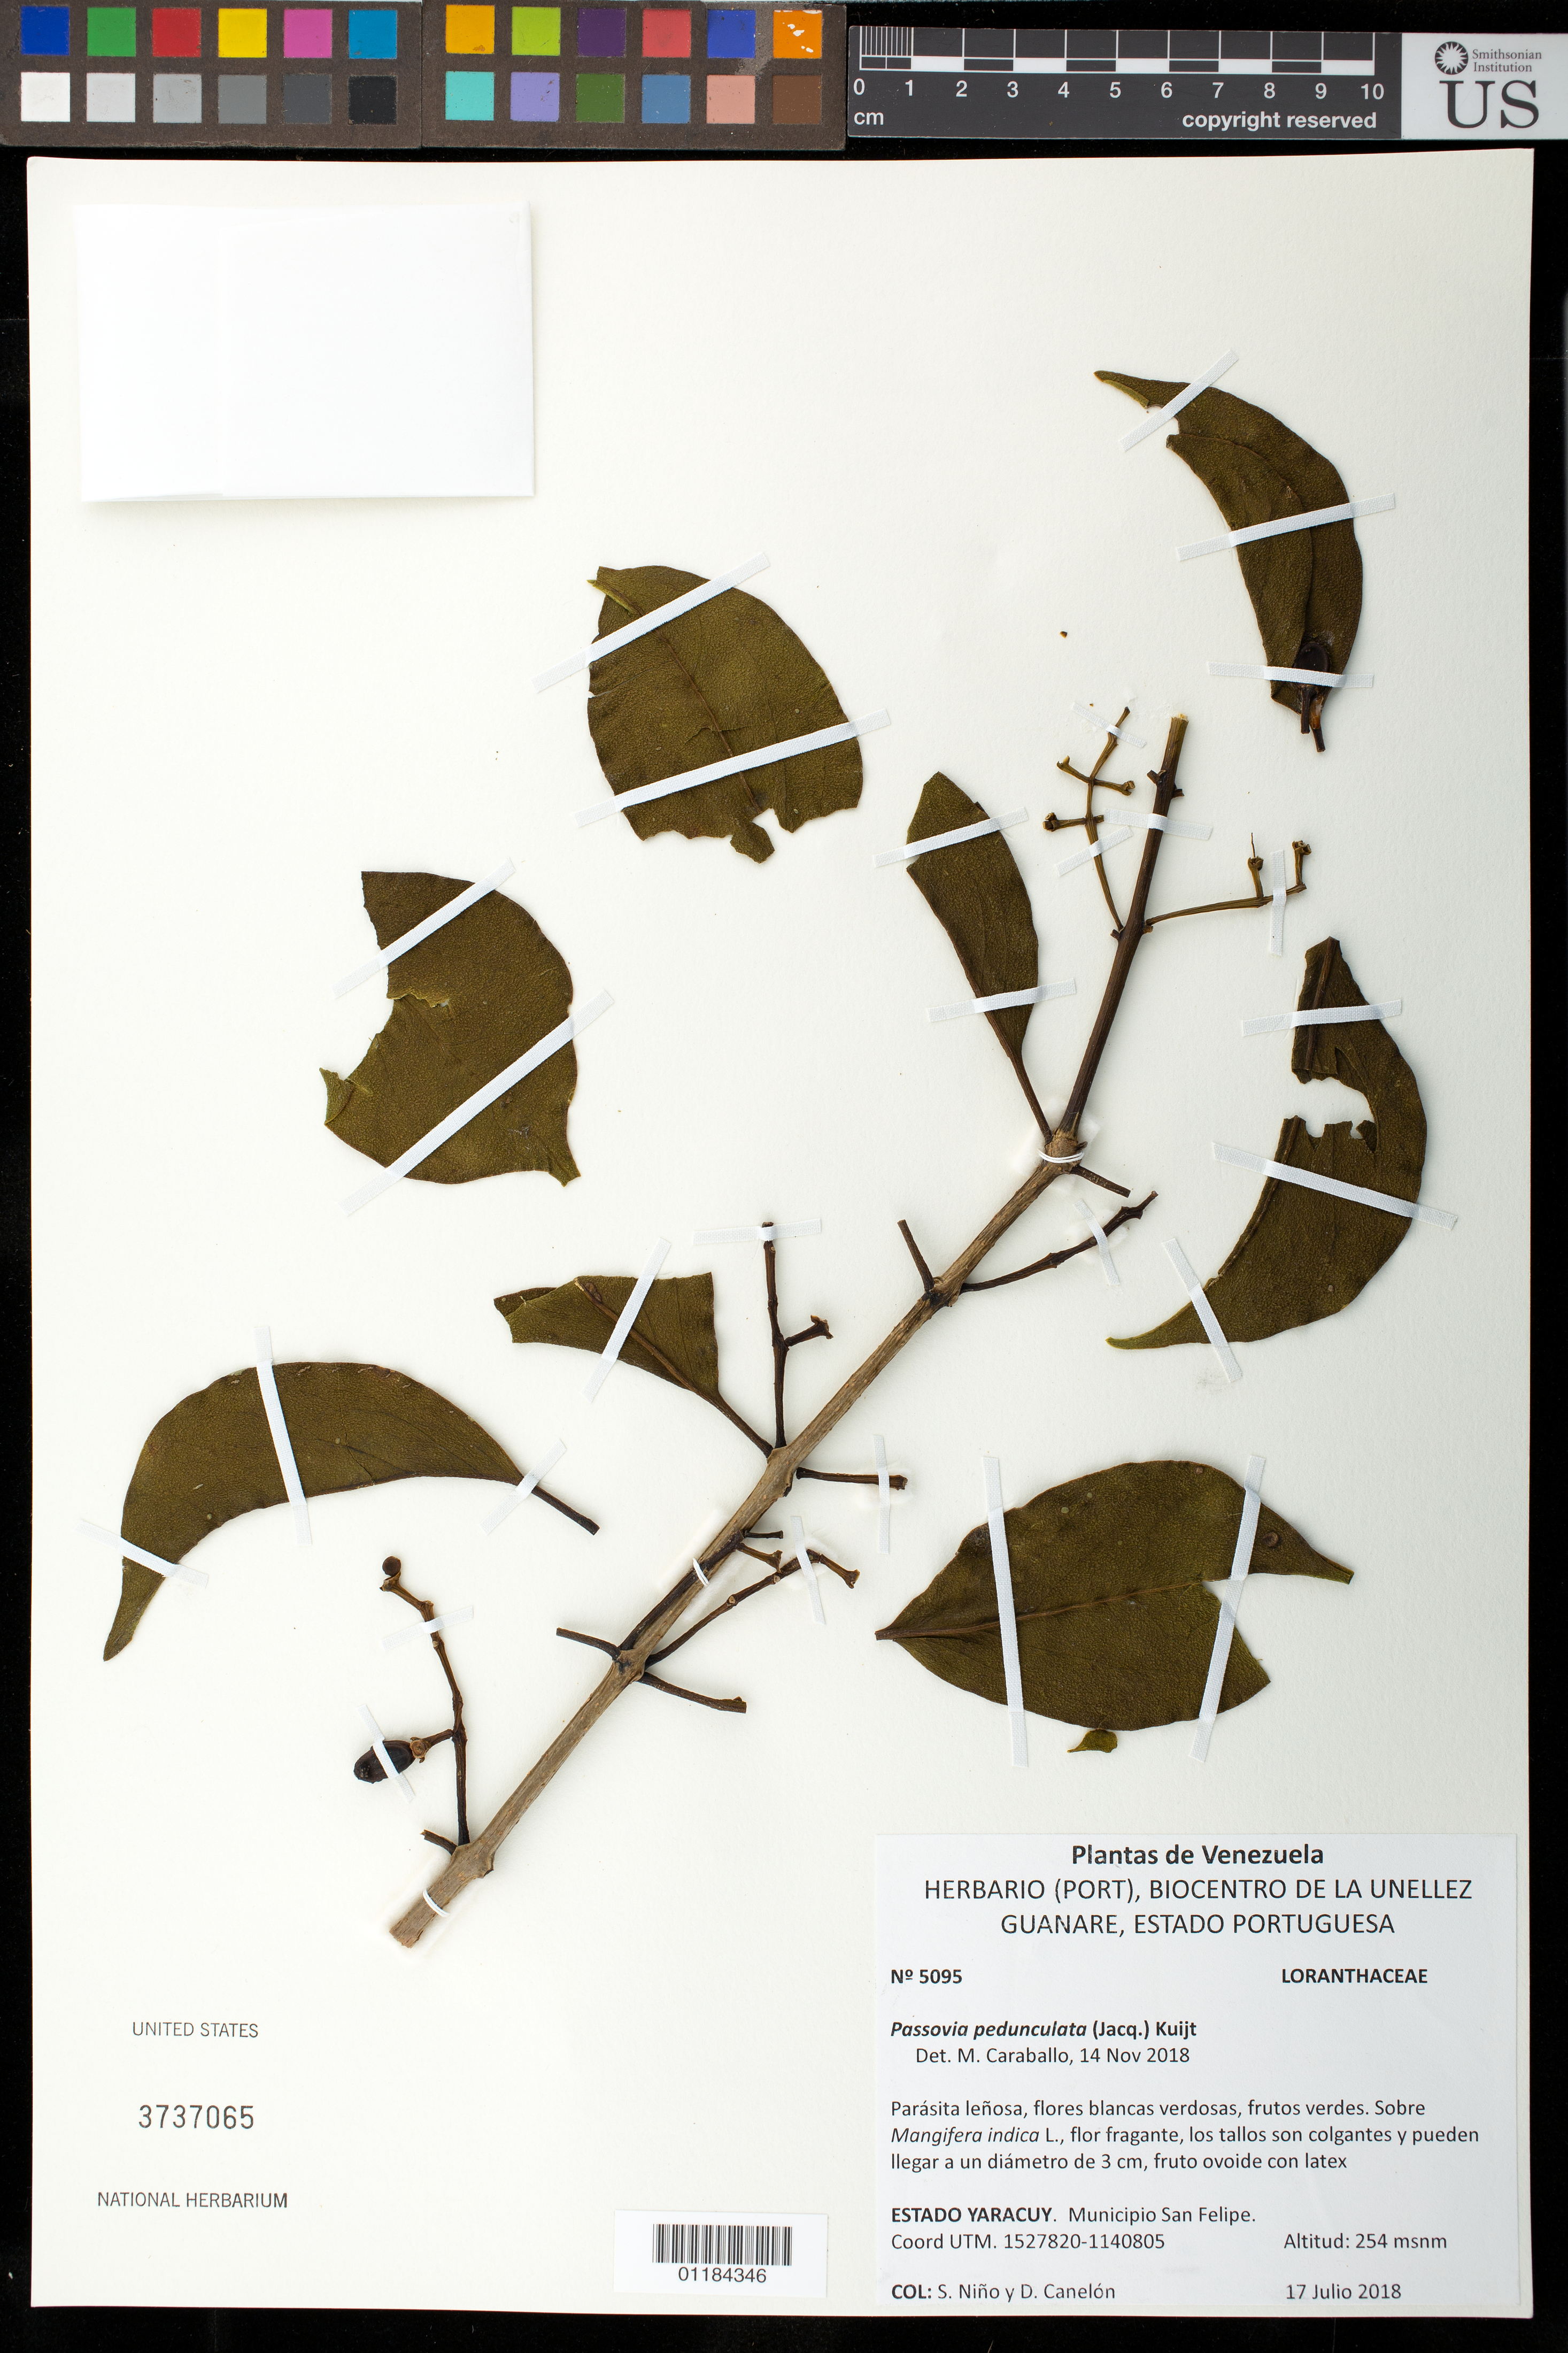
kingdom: Plantae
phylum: Tracheophyta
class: Magnoliopsida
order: Santalales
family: Loranthaceae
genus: Passovia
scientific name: Passovia pedunculata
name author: (Jacq.) Kuijt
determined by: Caraballo-Ortiz, Marcos A., (MISS), University of Mississippi (UNITED STATES)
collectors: S. M. Niño & D. Canelón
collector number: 5095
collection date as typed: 17 Julio 2018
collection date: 2018-07-17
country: Venezuela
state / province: Yaracuy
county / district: San Felipe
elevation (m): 254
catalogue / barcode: US 3737065